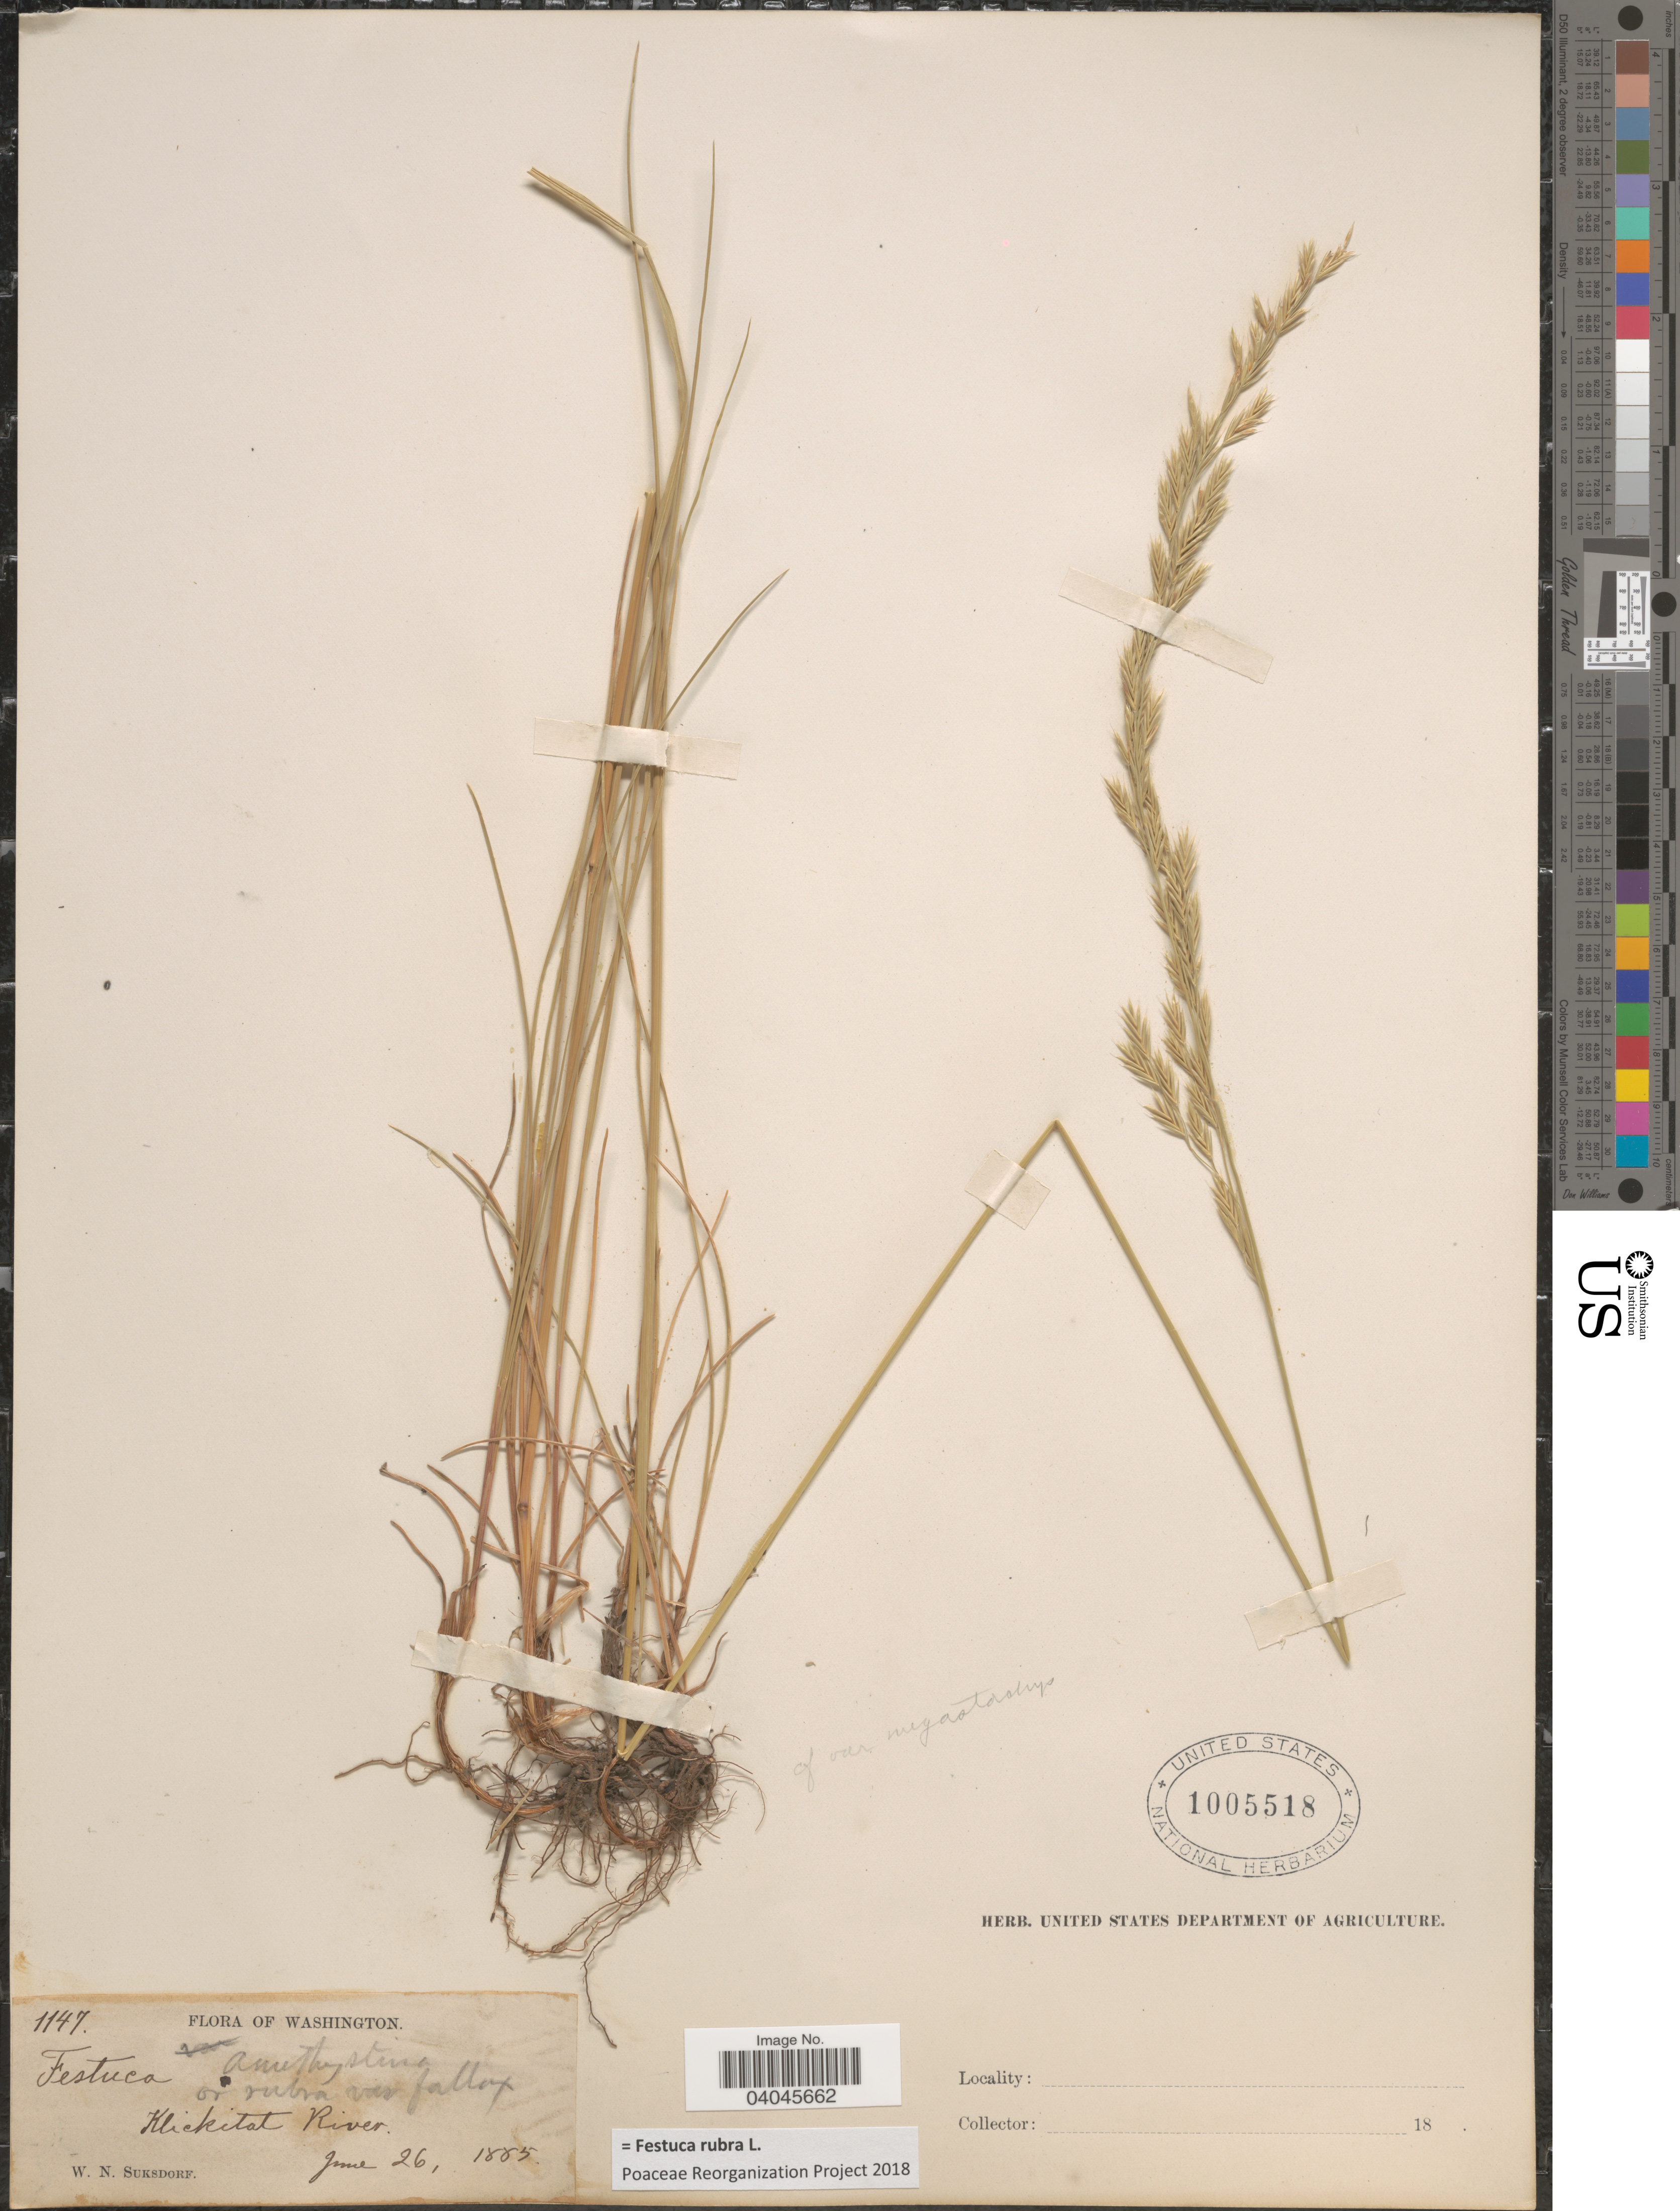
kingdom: Plantae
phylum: Tracheophyta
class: Liliopsida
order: Poales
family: Poaceae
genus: Festuca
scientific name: Festuca rubra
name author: L.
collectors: W. N. Suksdorf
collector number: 1147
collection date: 1885-06-26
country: United States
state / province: Washington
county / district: Klickitat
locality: Klickitat River.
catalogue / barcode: US 1005518